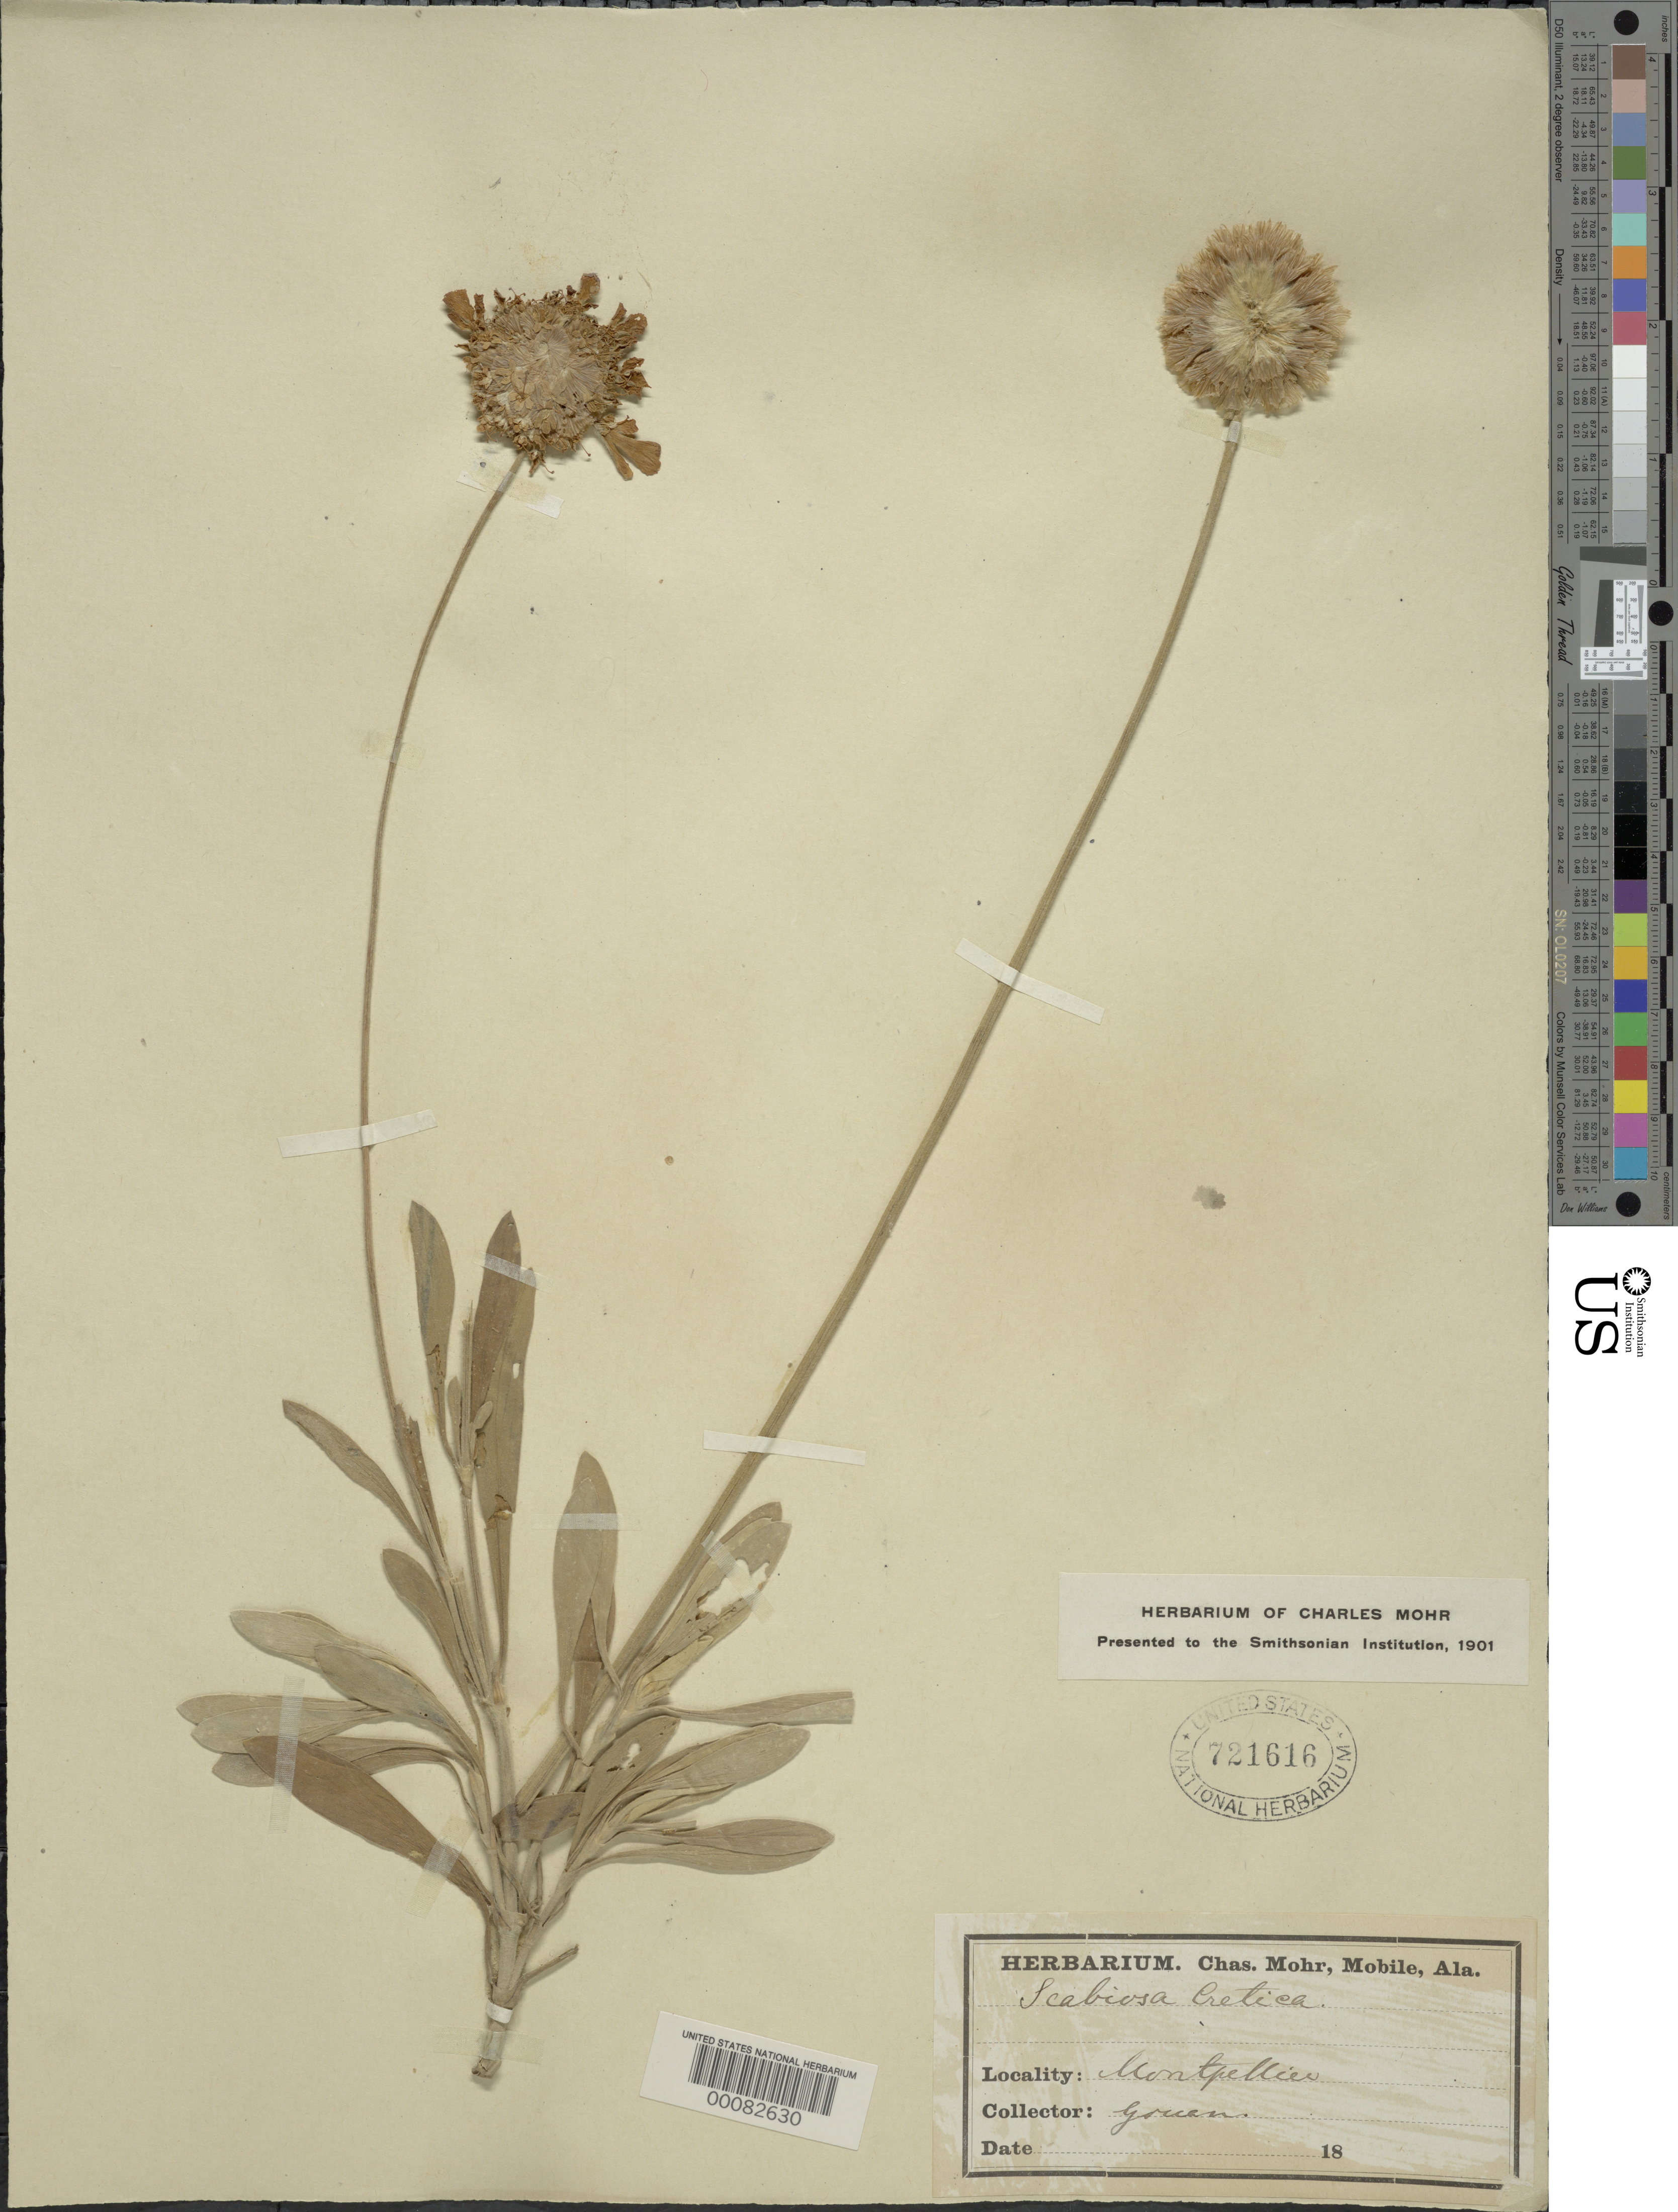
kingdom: Plantae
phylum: Tracheophyta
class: Magnoliopsida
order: Dipsacales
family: Caprifoliaceae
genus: Scabiosa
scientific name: Scabiosa cretica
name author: L.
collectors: -. Gowan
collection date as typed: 18--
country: France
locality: Montpellier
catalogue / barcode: US 721616